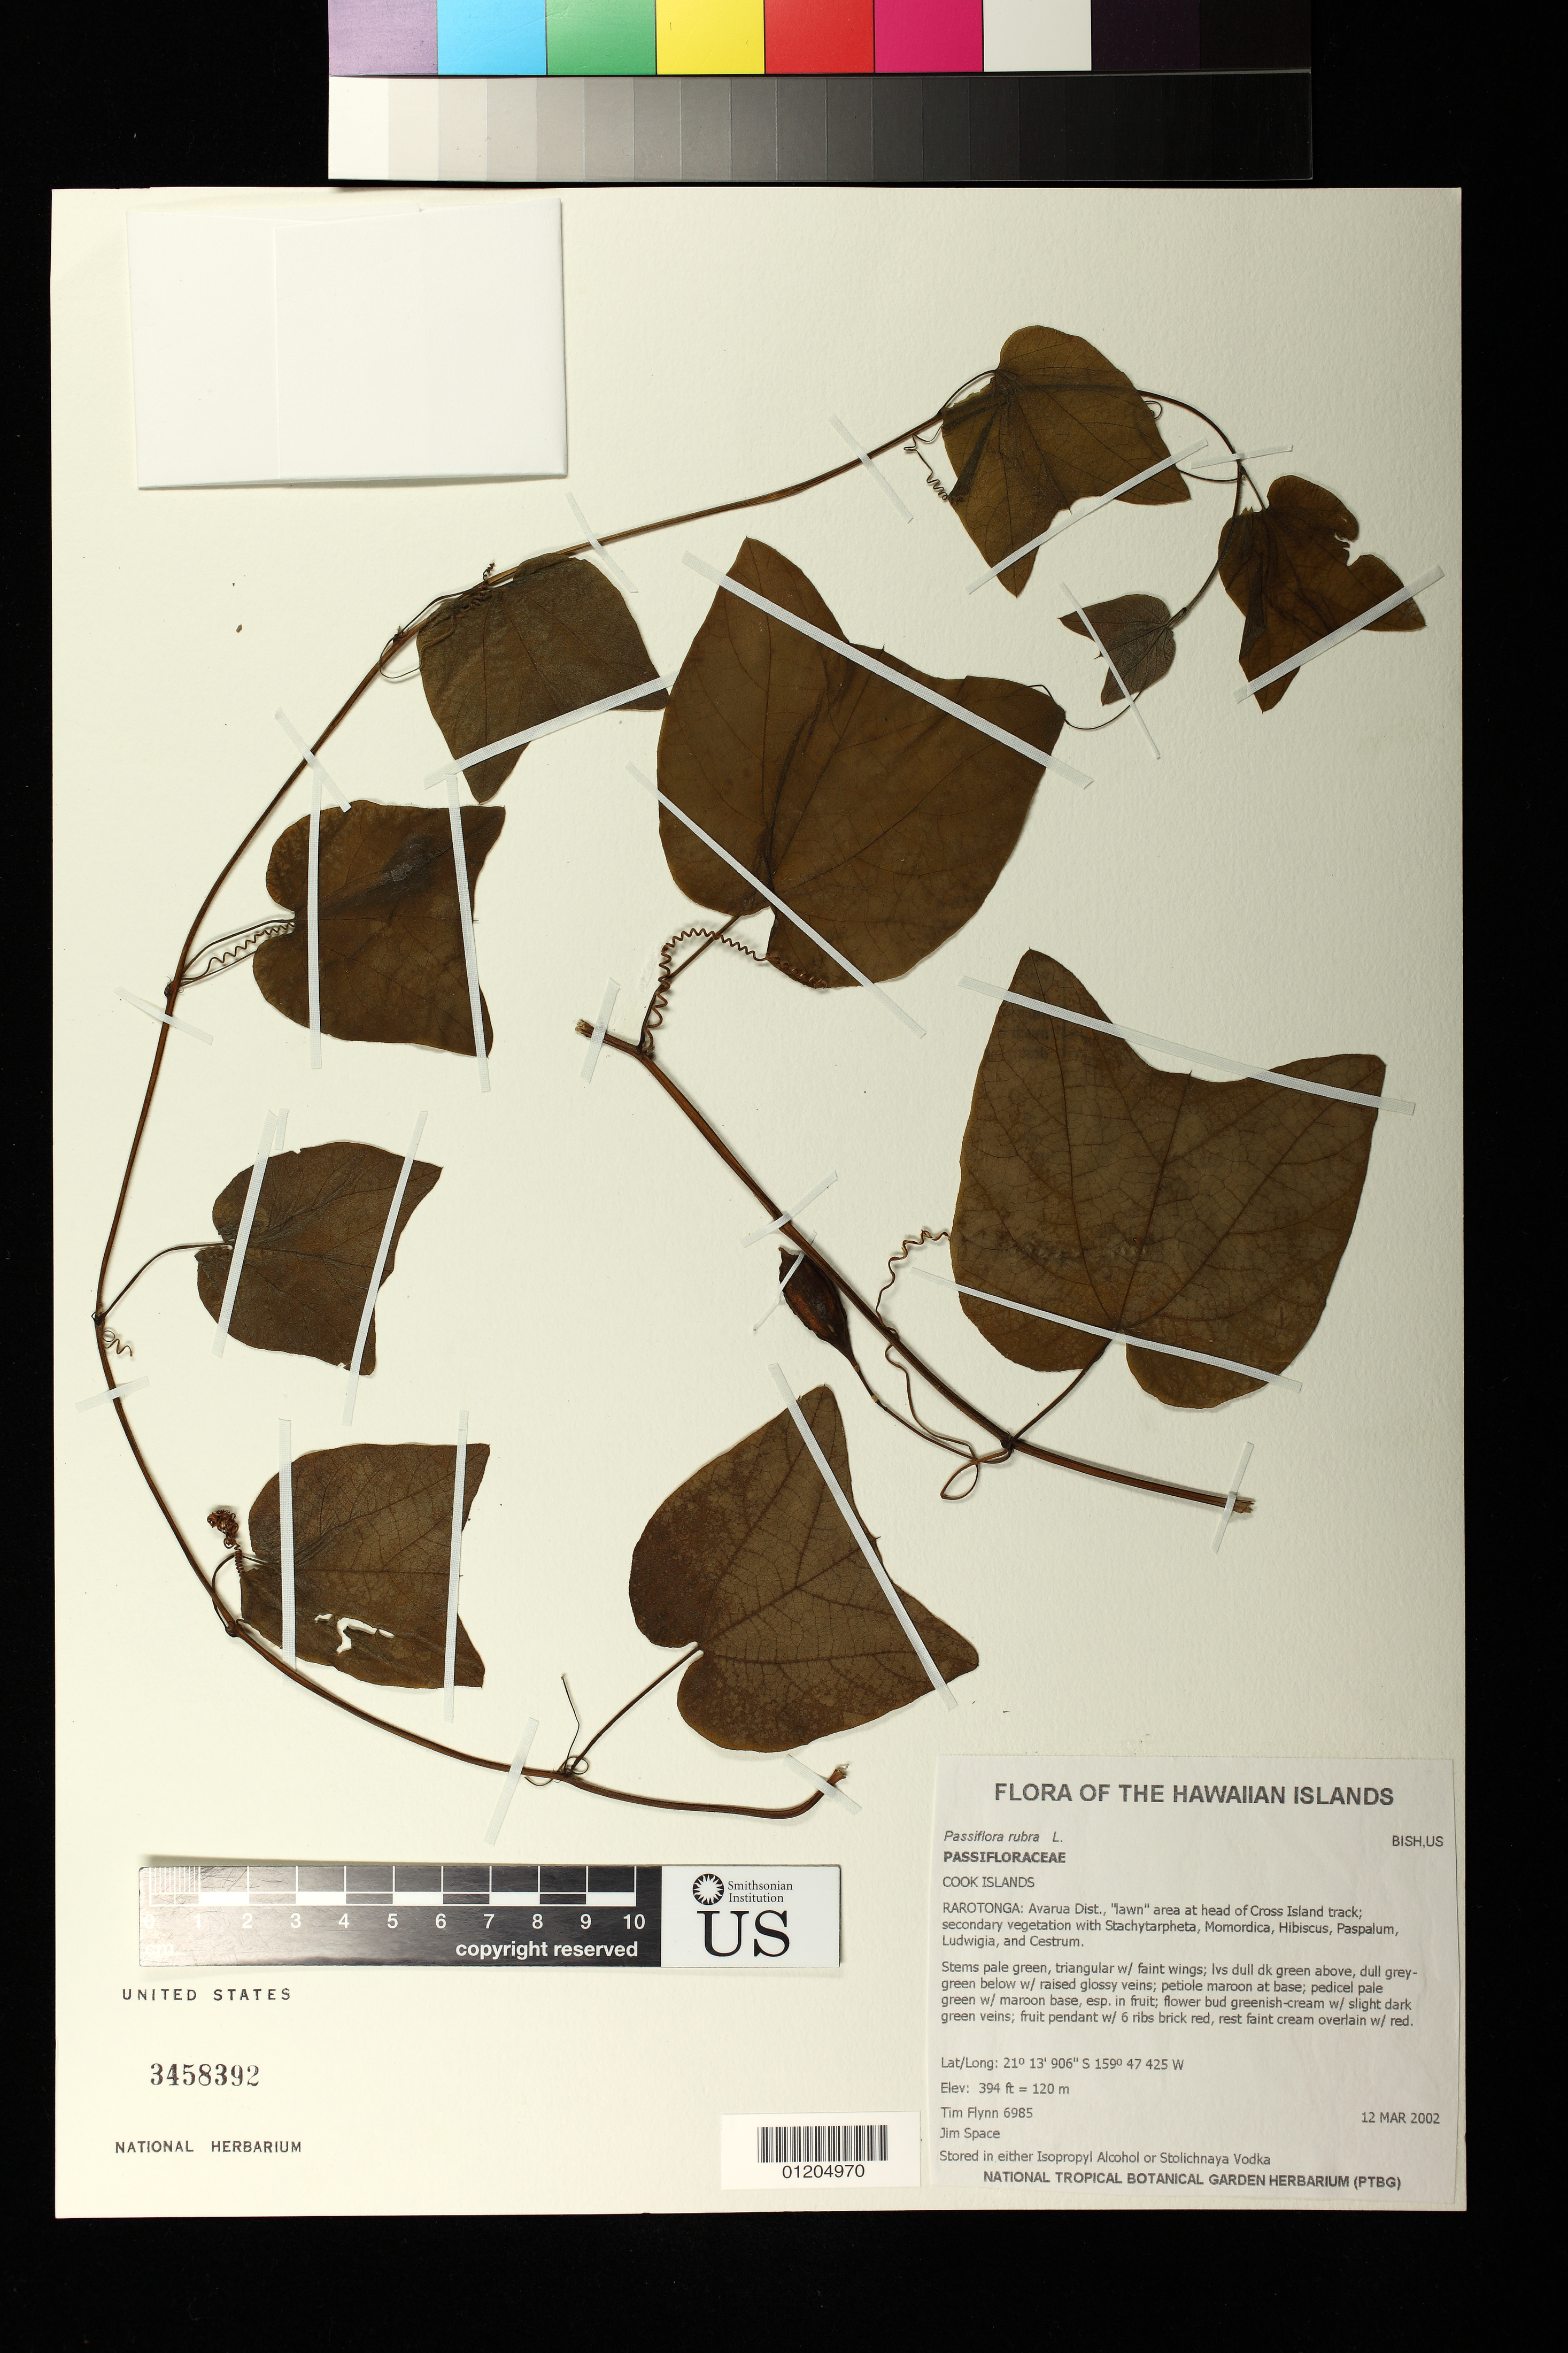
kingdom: Plantae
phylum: Tracheophyta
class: Magnoliopsida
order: Malpighiales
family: Passifloraceae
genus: Passiflora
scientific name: Passiflora rubra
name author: L.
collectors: T. W. Flynn & J. Space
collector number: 6985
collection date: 2002-03-12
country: Cook Islands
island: Rarotonga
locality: Avarua Dist., "lawn" area at head of Cross Island Track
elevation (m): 120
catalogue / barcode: US 3458392